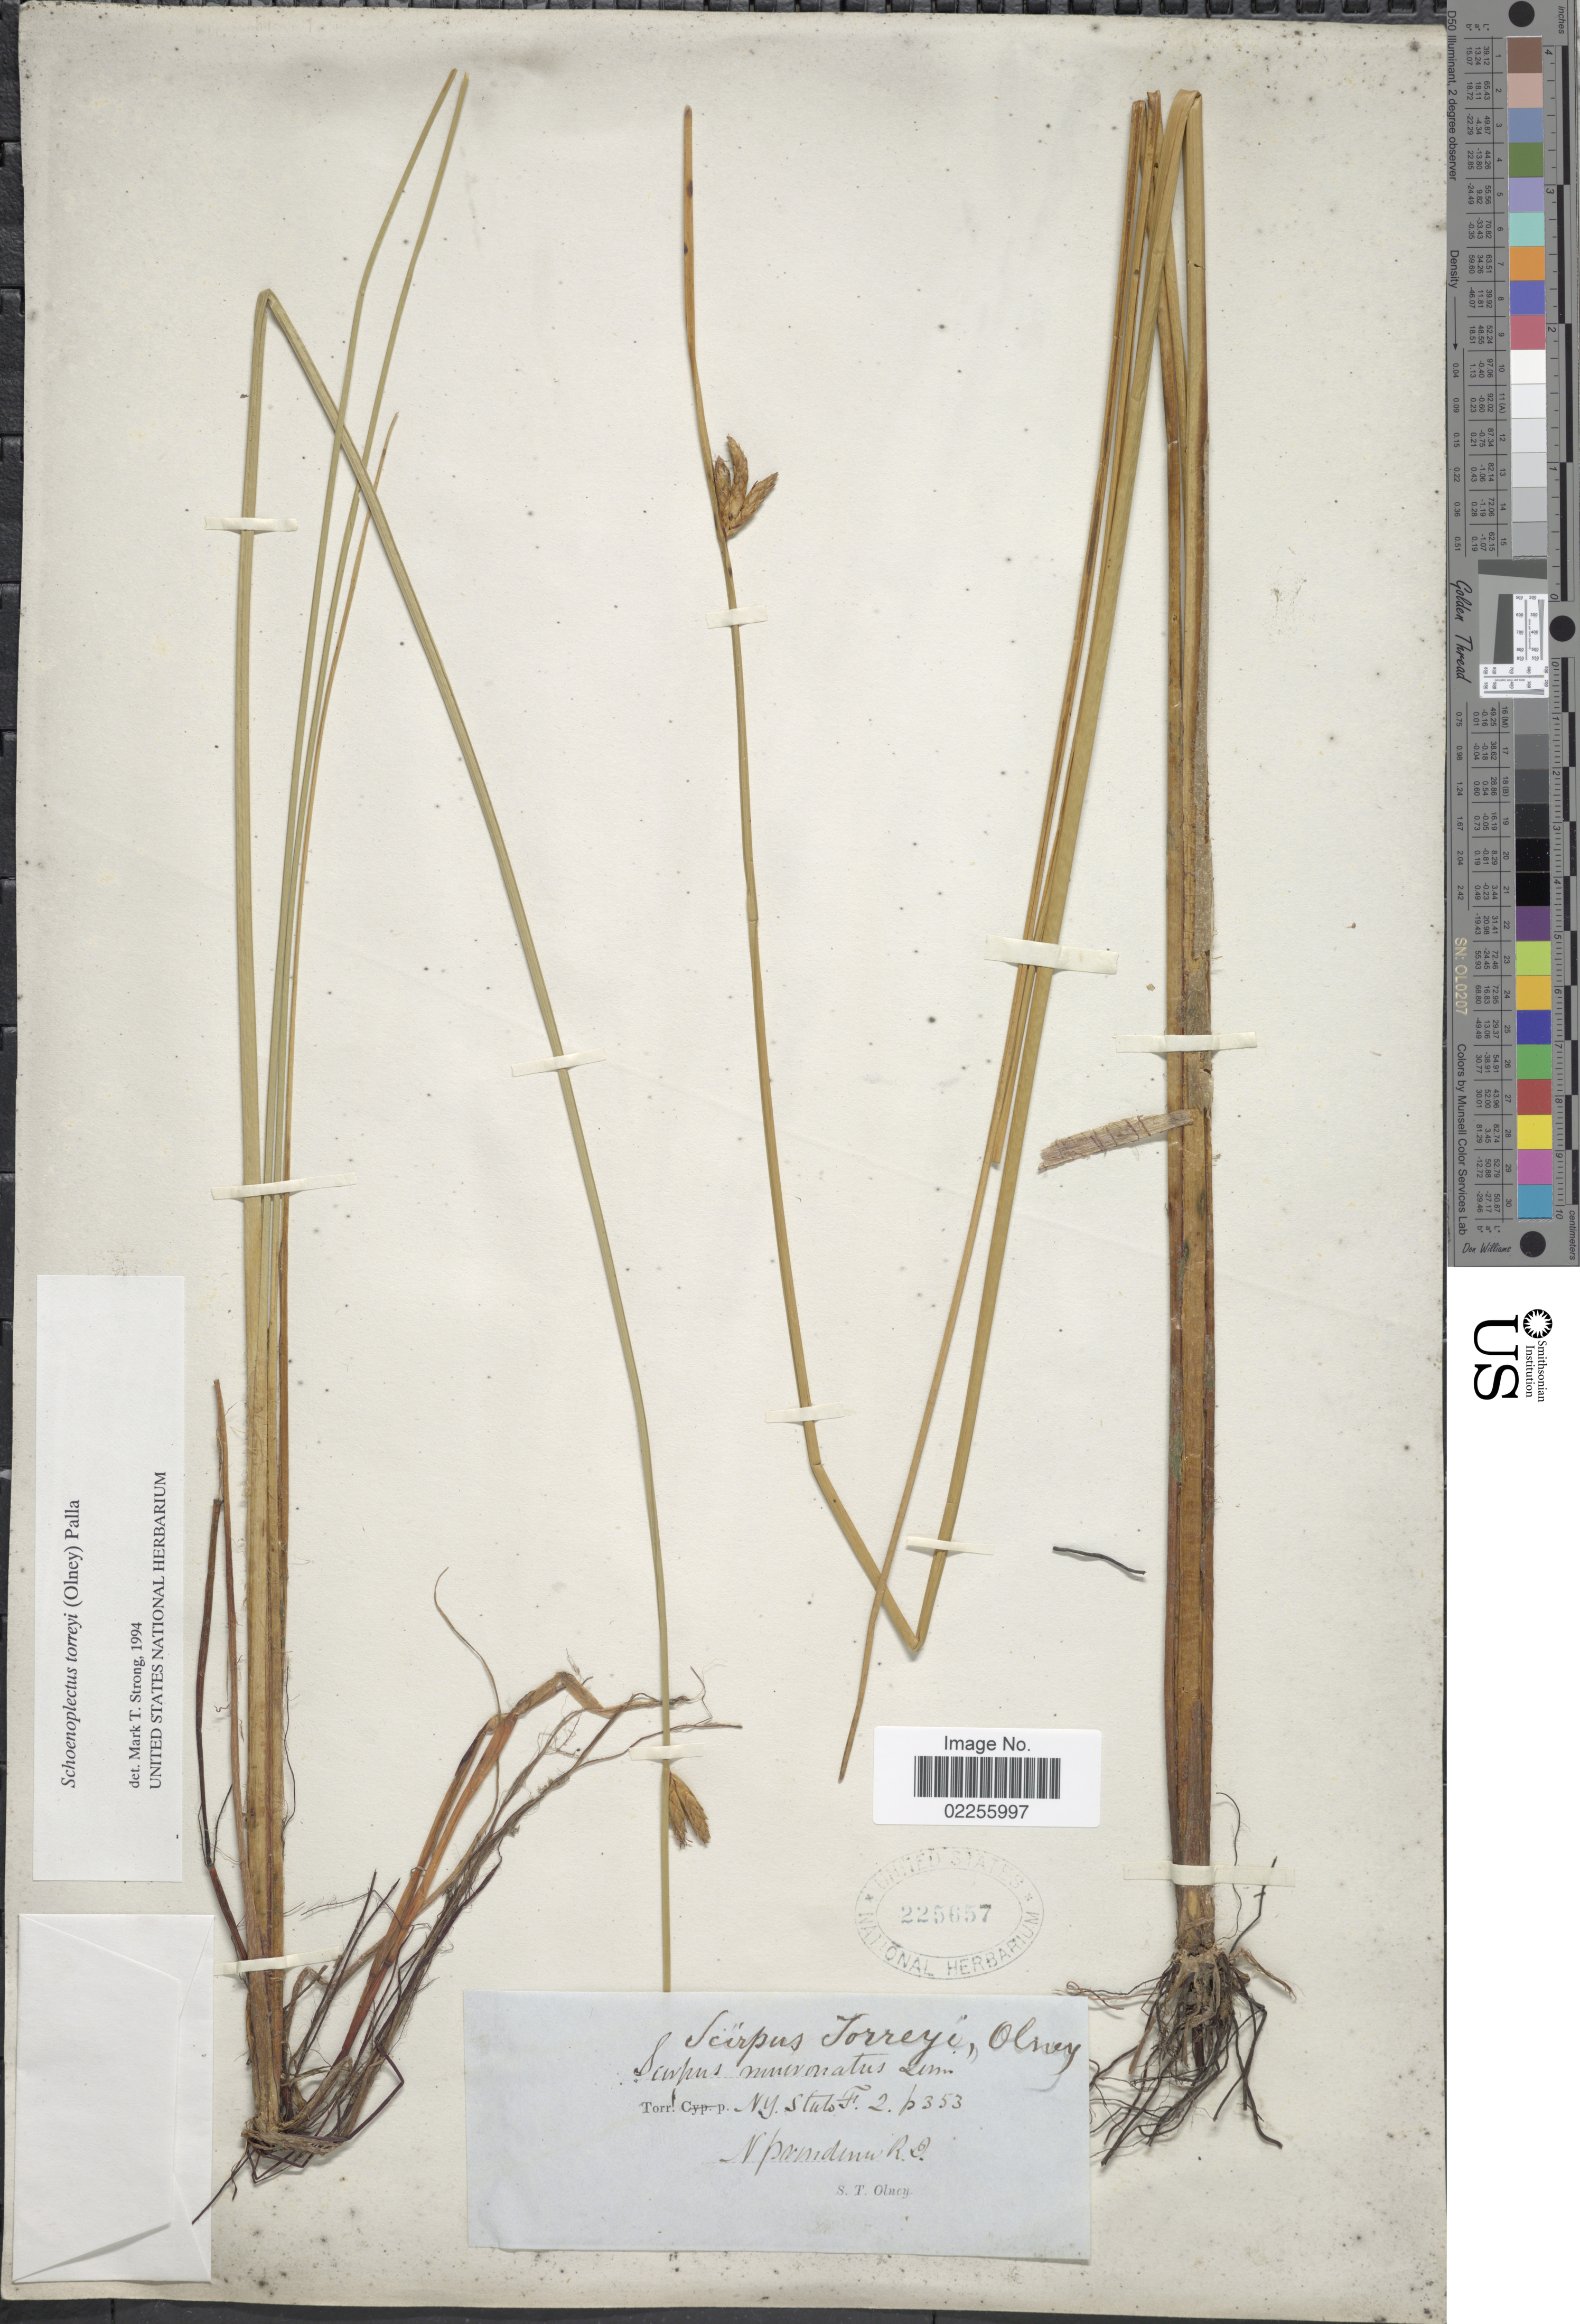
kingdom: Plantae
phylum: Tracheophyta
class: Liliopsida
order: Poales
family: Cyperaceae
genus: Schoenoplectus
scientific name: Schoenoplectus torreyi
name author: (Olney) Palla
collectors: S. Olney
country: United States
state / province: Rhode Island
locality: N. Providence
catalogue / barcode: US 225657